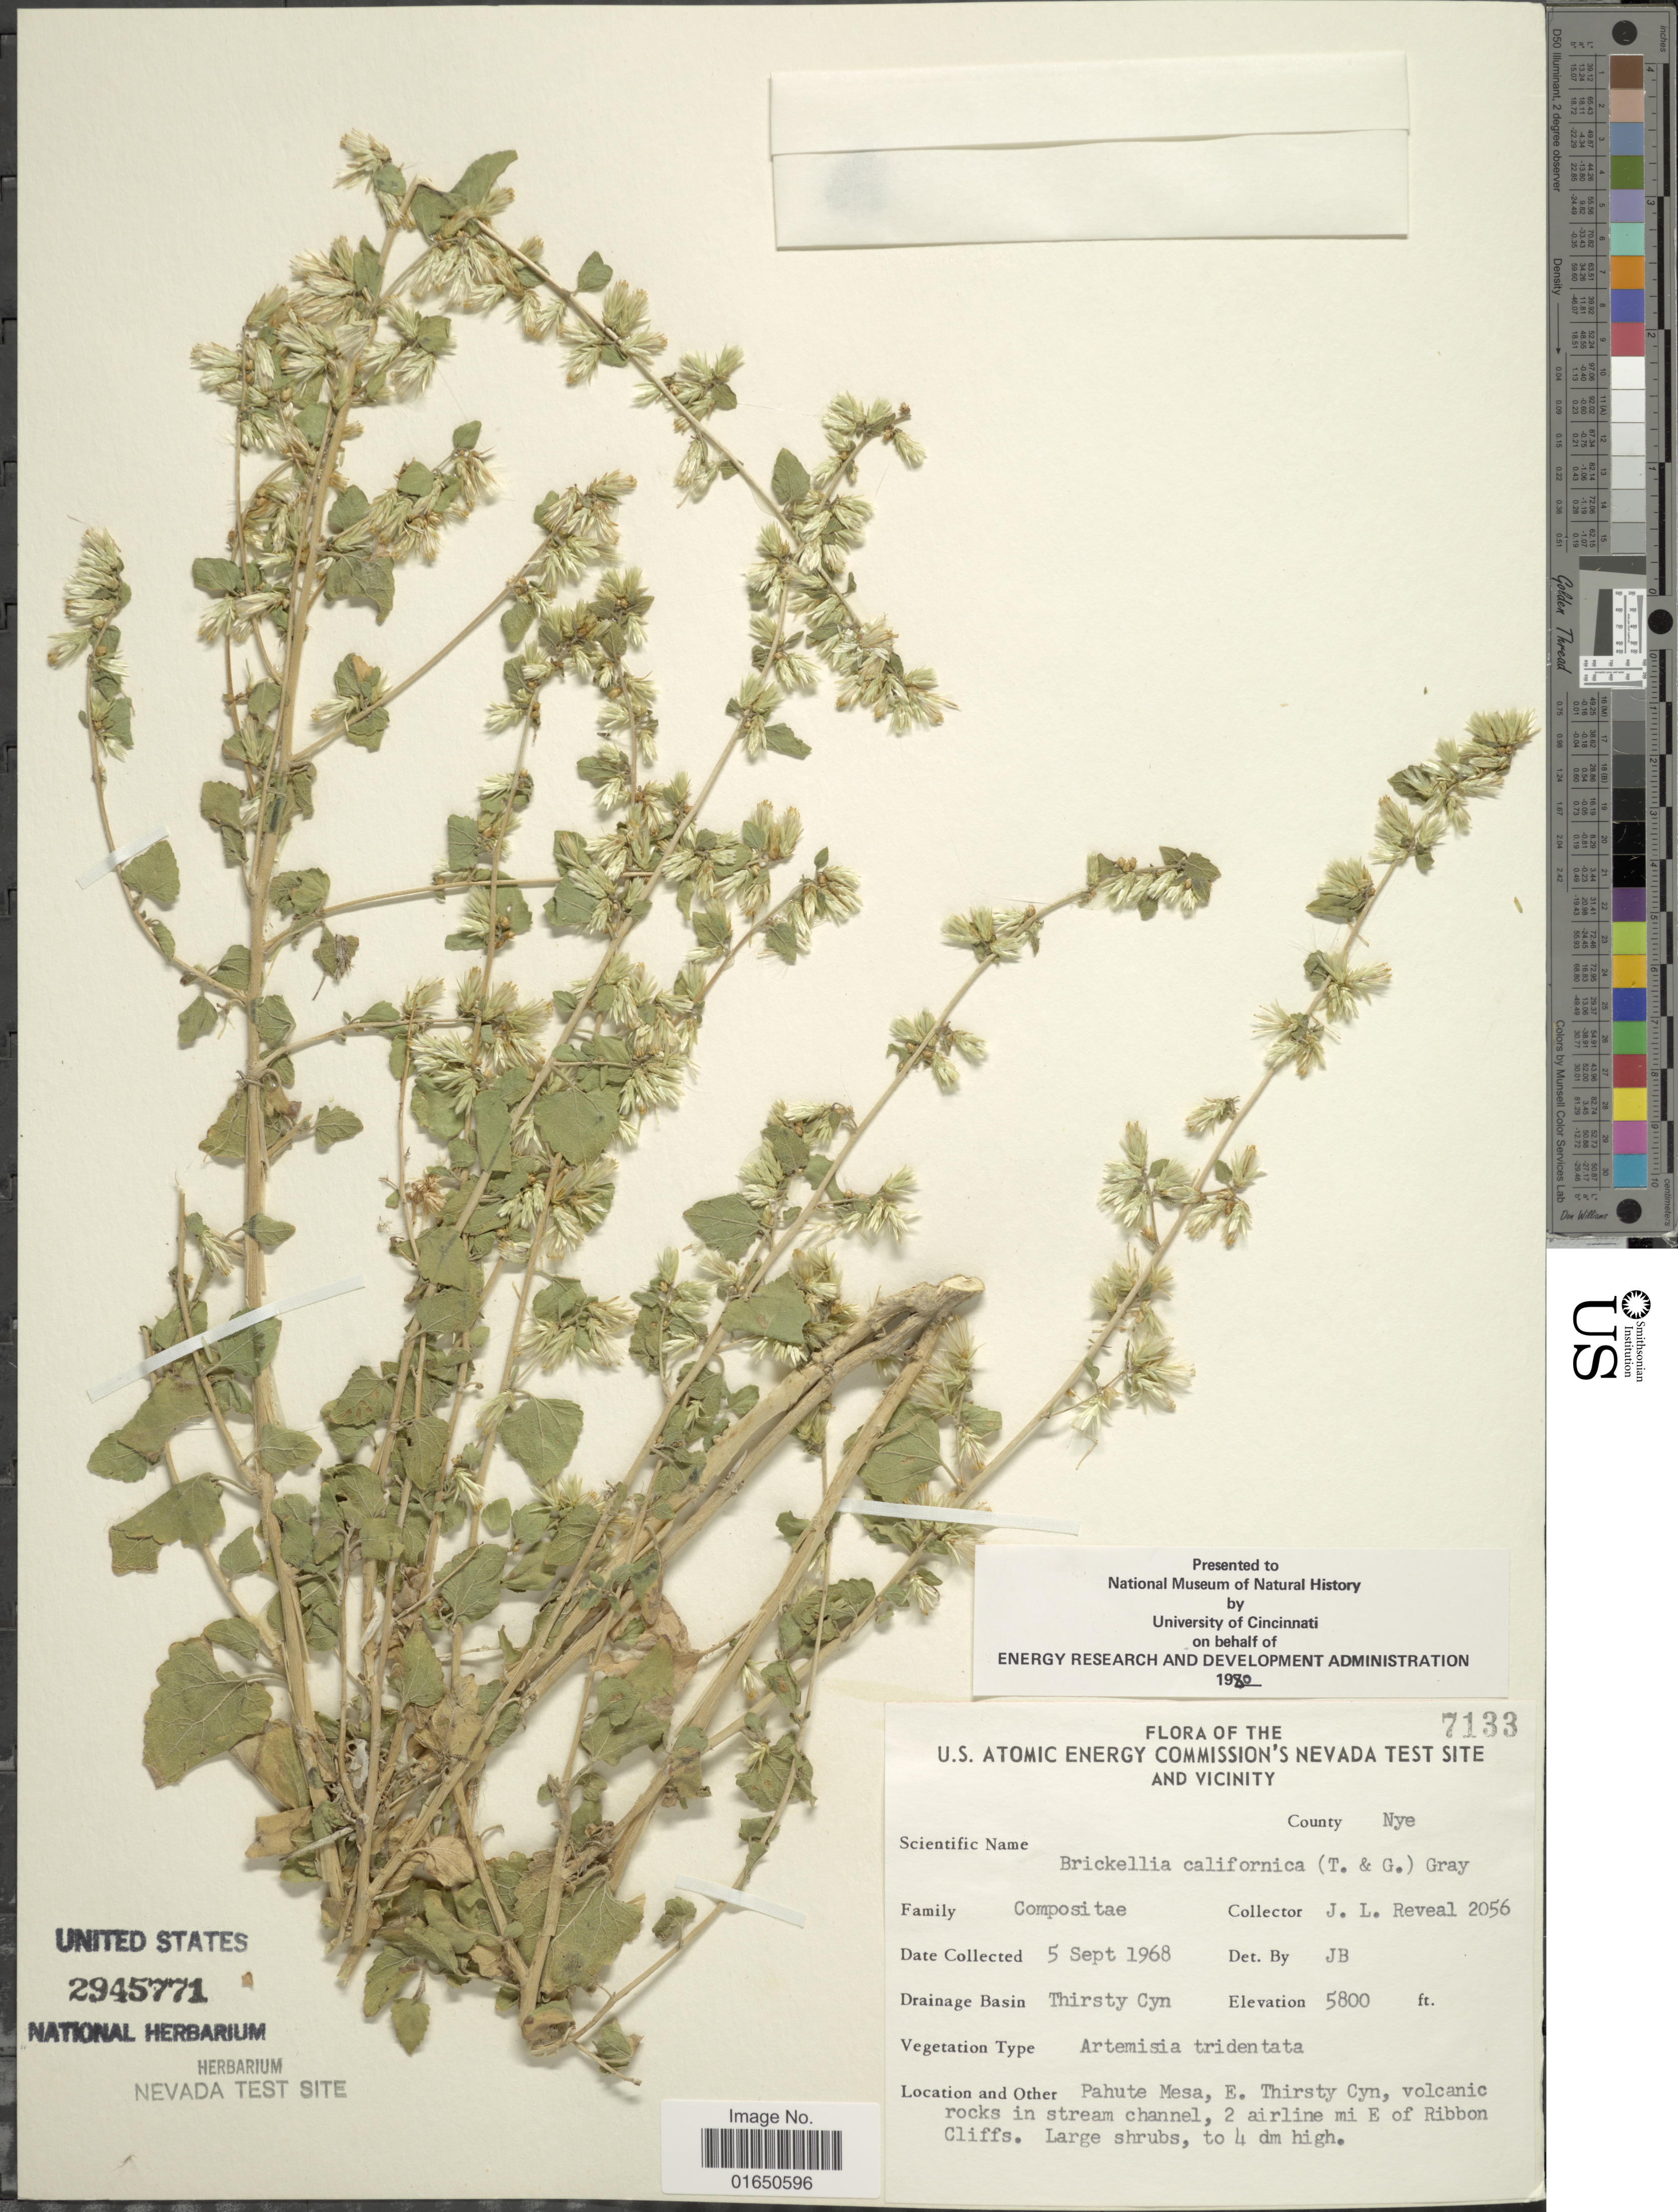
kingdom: Plantae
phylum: Tracheophyta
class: Magnoliopsida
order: Asterales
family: Asteraceae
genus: Brickellia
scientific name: Brickellia californica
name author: (Torr. & A. Gray) A. Gray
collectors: J. L. Reveal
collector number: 7133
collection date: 1968-09-05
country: United States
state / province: Nevada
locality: U. S. Atomic Energy Commission's Nevada's test site and vicinity. County Nye. Drainage Basin Thirsty Cyn. Pahute Mesa, E. Thirsty Cyn, volcanic rocks in stream channel, 2 airline mi E of Ribbon Cliffs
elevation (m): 1768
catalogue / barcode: US 2945771